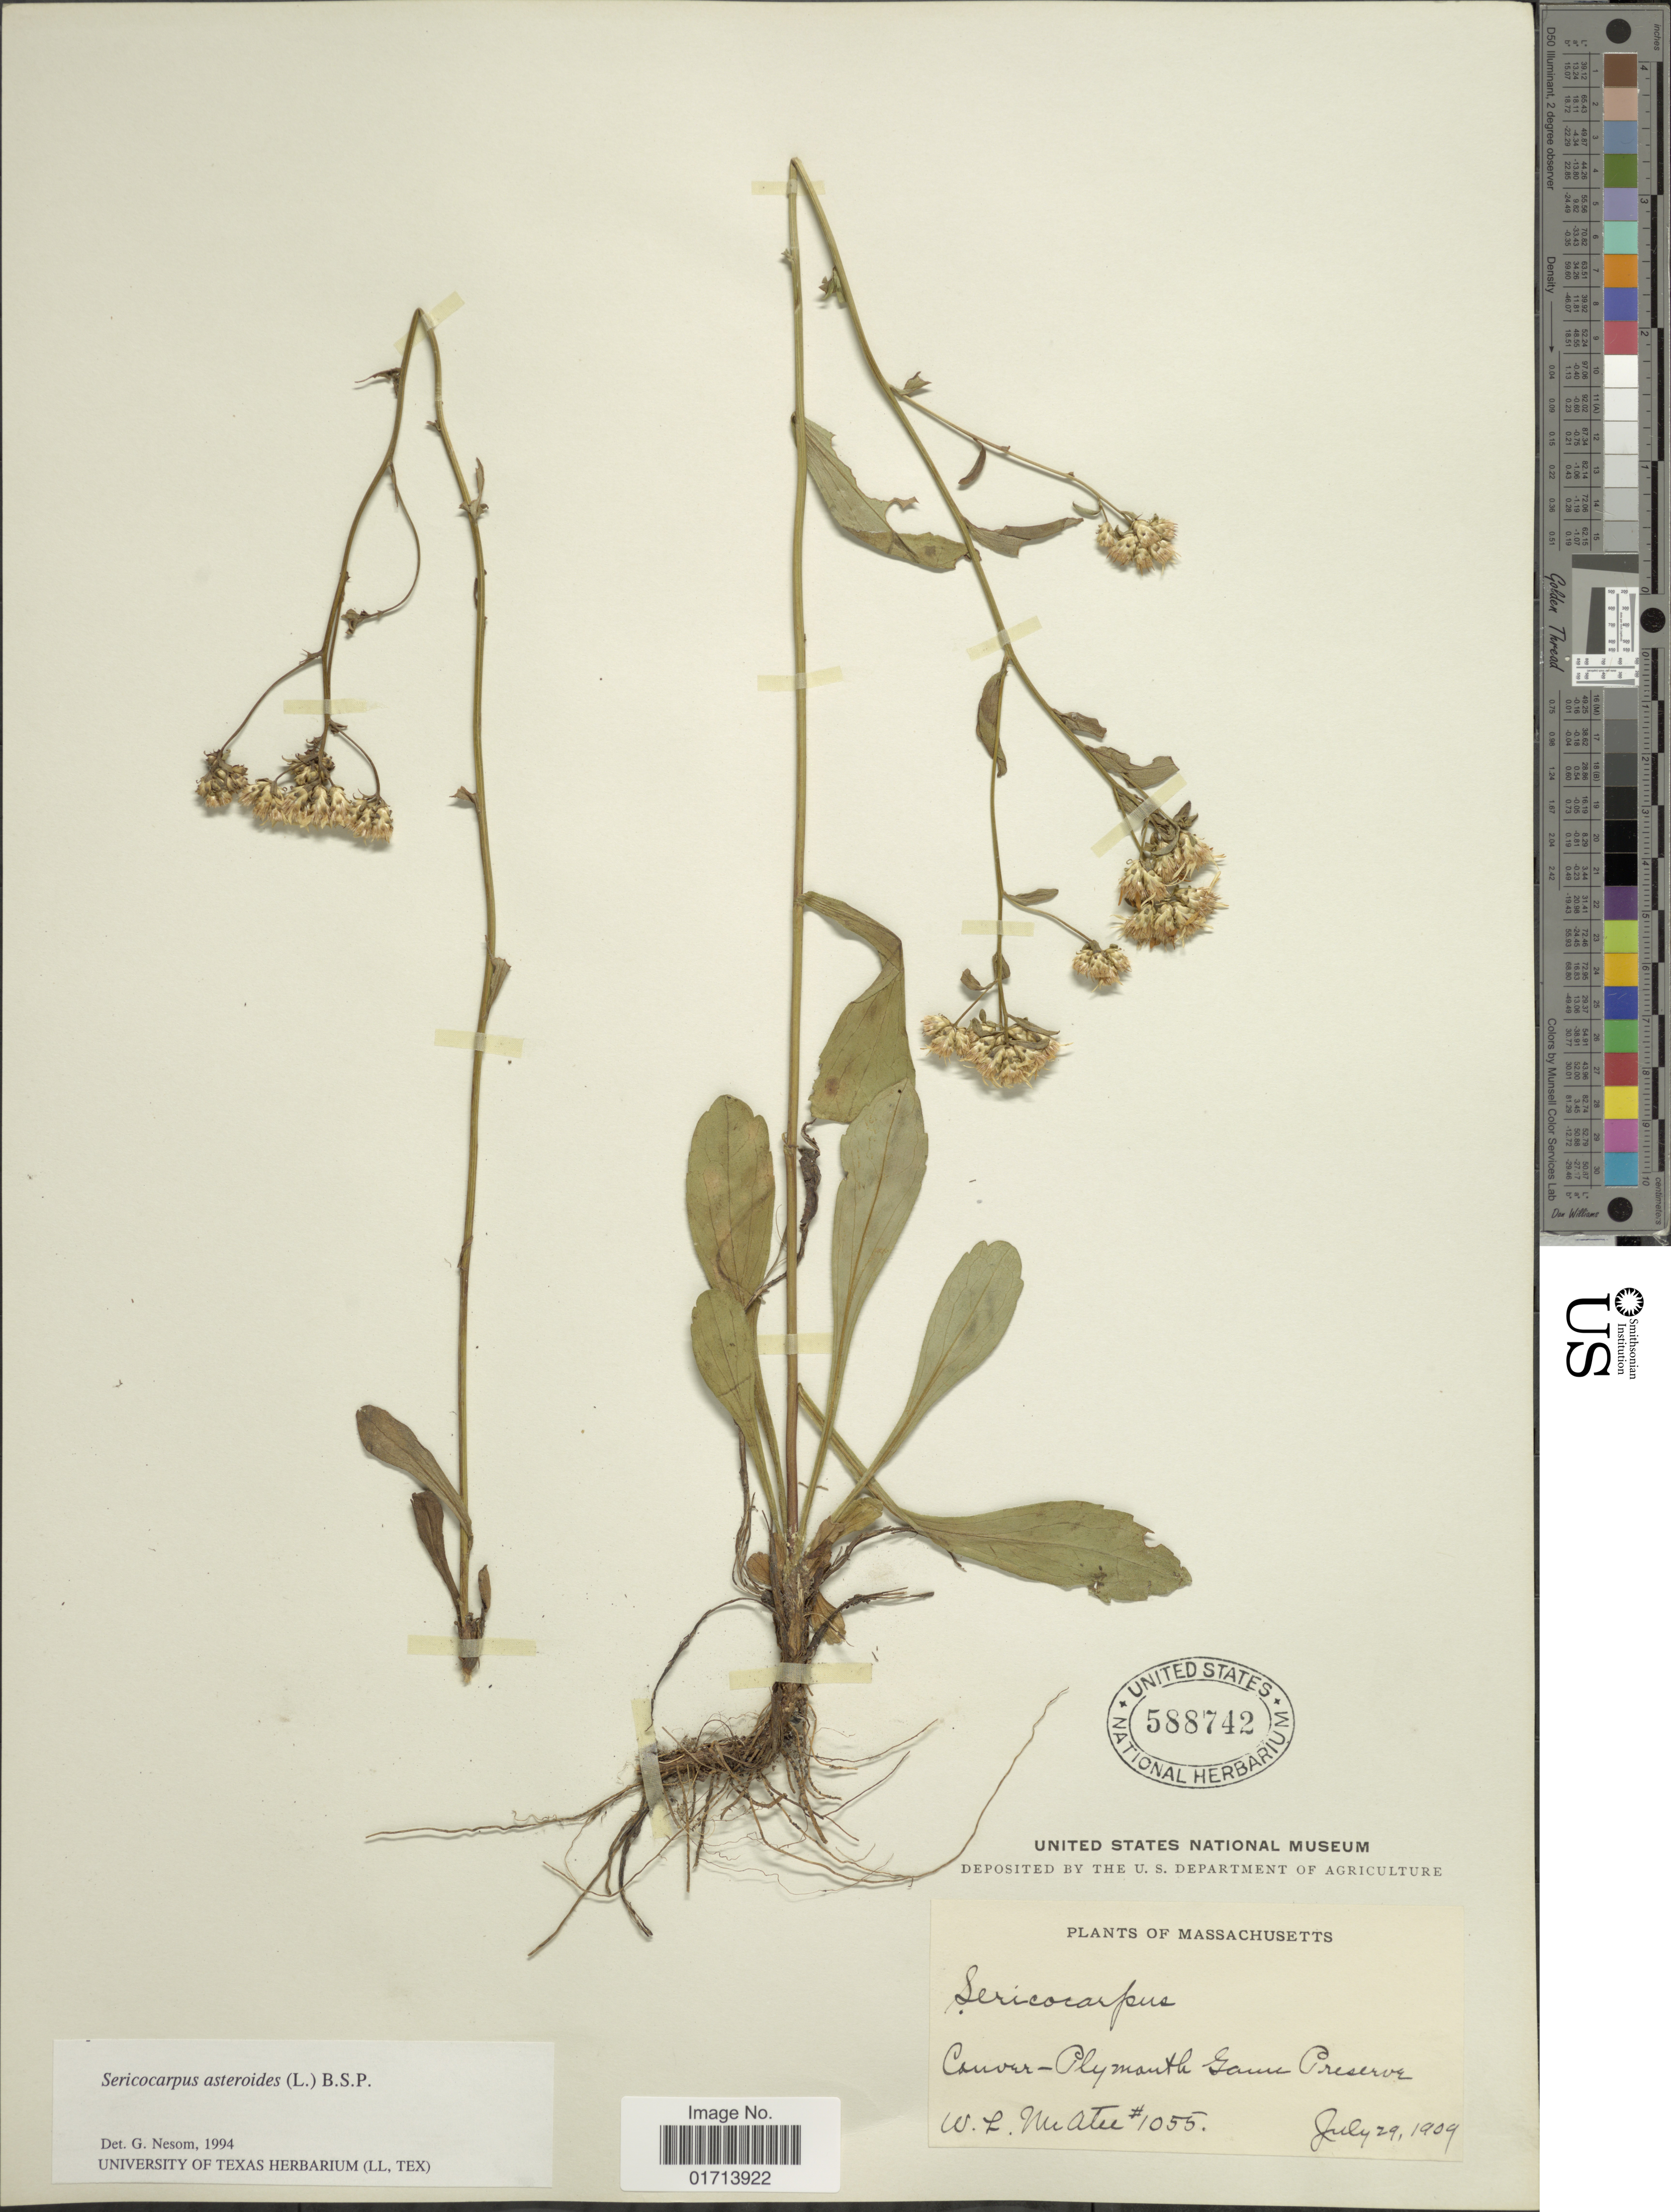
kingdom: Plantae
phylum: Tracheophyta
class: Magnoliopsida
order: Asterales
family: Asteraceae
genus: Sericocarpus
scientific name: Sericocarpus asteroides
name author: (L.) Britton, Stearns & Poggenb.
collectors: W. McAtee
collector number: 1055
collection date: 1909-07-29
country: United States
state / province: Massachusetts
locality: Carver, Plymouth Game Preserve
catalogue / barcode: US 588742